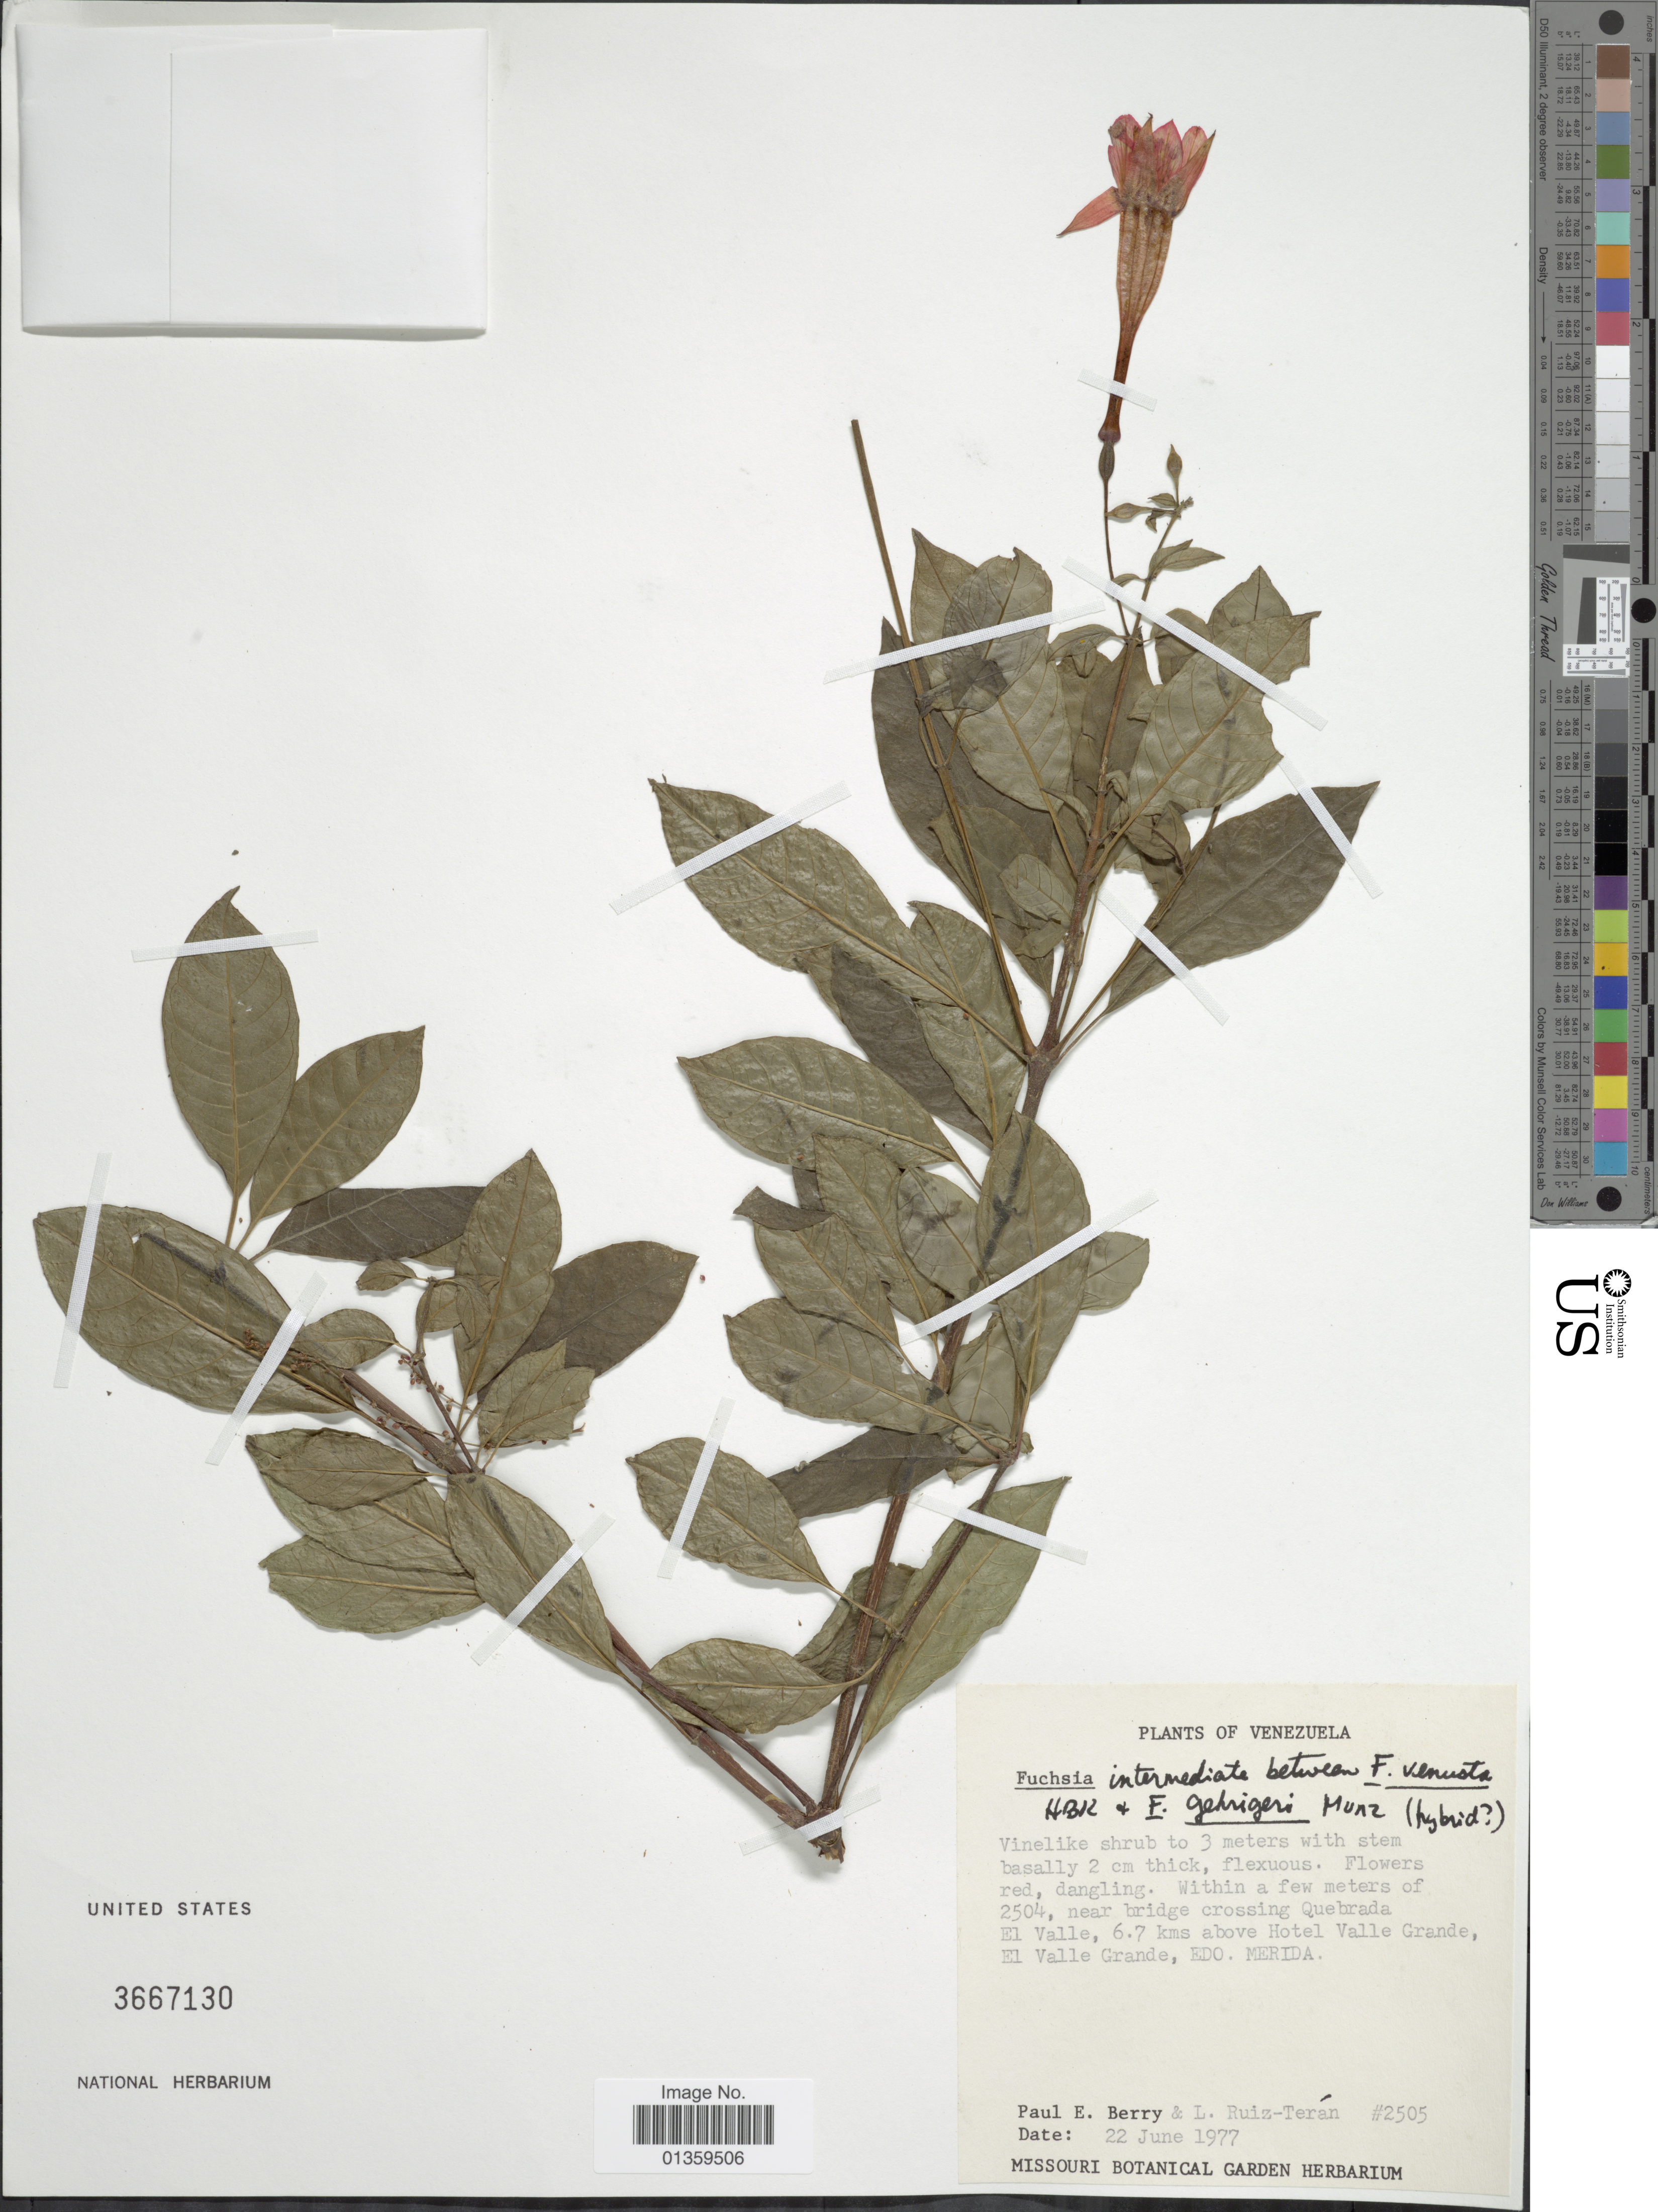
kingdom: Plantae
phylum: Tracheophyta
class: Magnoliopsida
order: Myrtales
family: Onagraceae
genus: Fuchsia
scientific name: Fuchsia glaberrima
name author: I.M. Johnst.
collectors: P. E. Berry & L. E. Ruíz-Terán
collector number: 2505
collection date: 1977-06-22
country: Venezuela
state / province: Mérida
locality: Near bridge crossing Quebrada El Valle, 6.7 kms above Hotel Valle Grande, El Valle Grande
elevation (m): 2504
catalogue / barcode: US 3667130